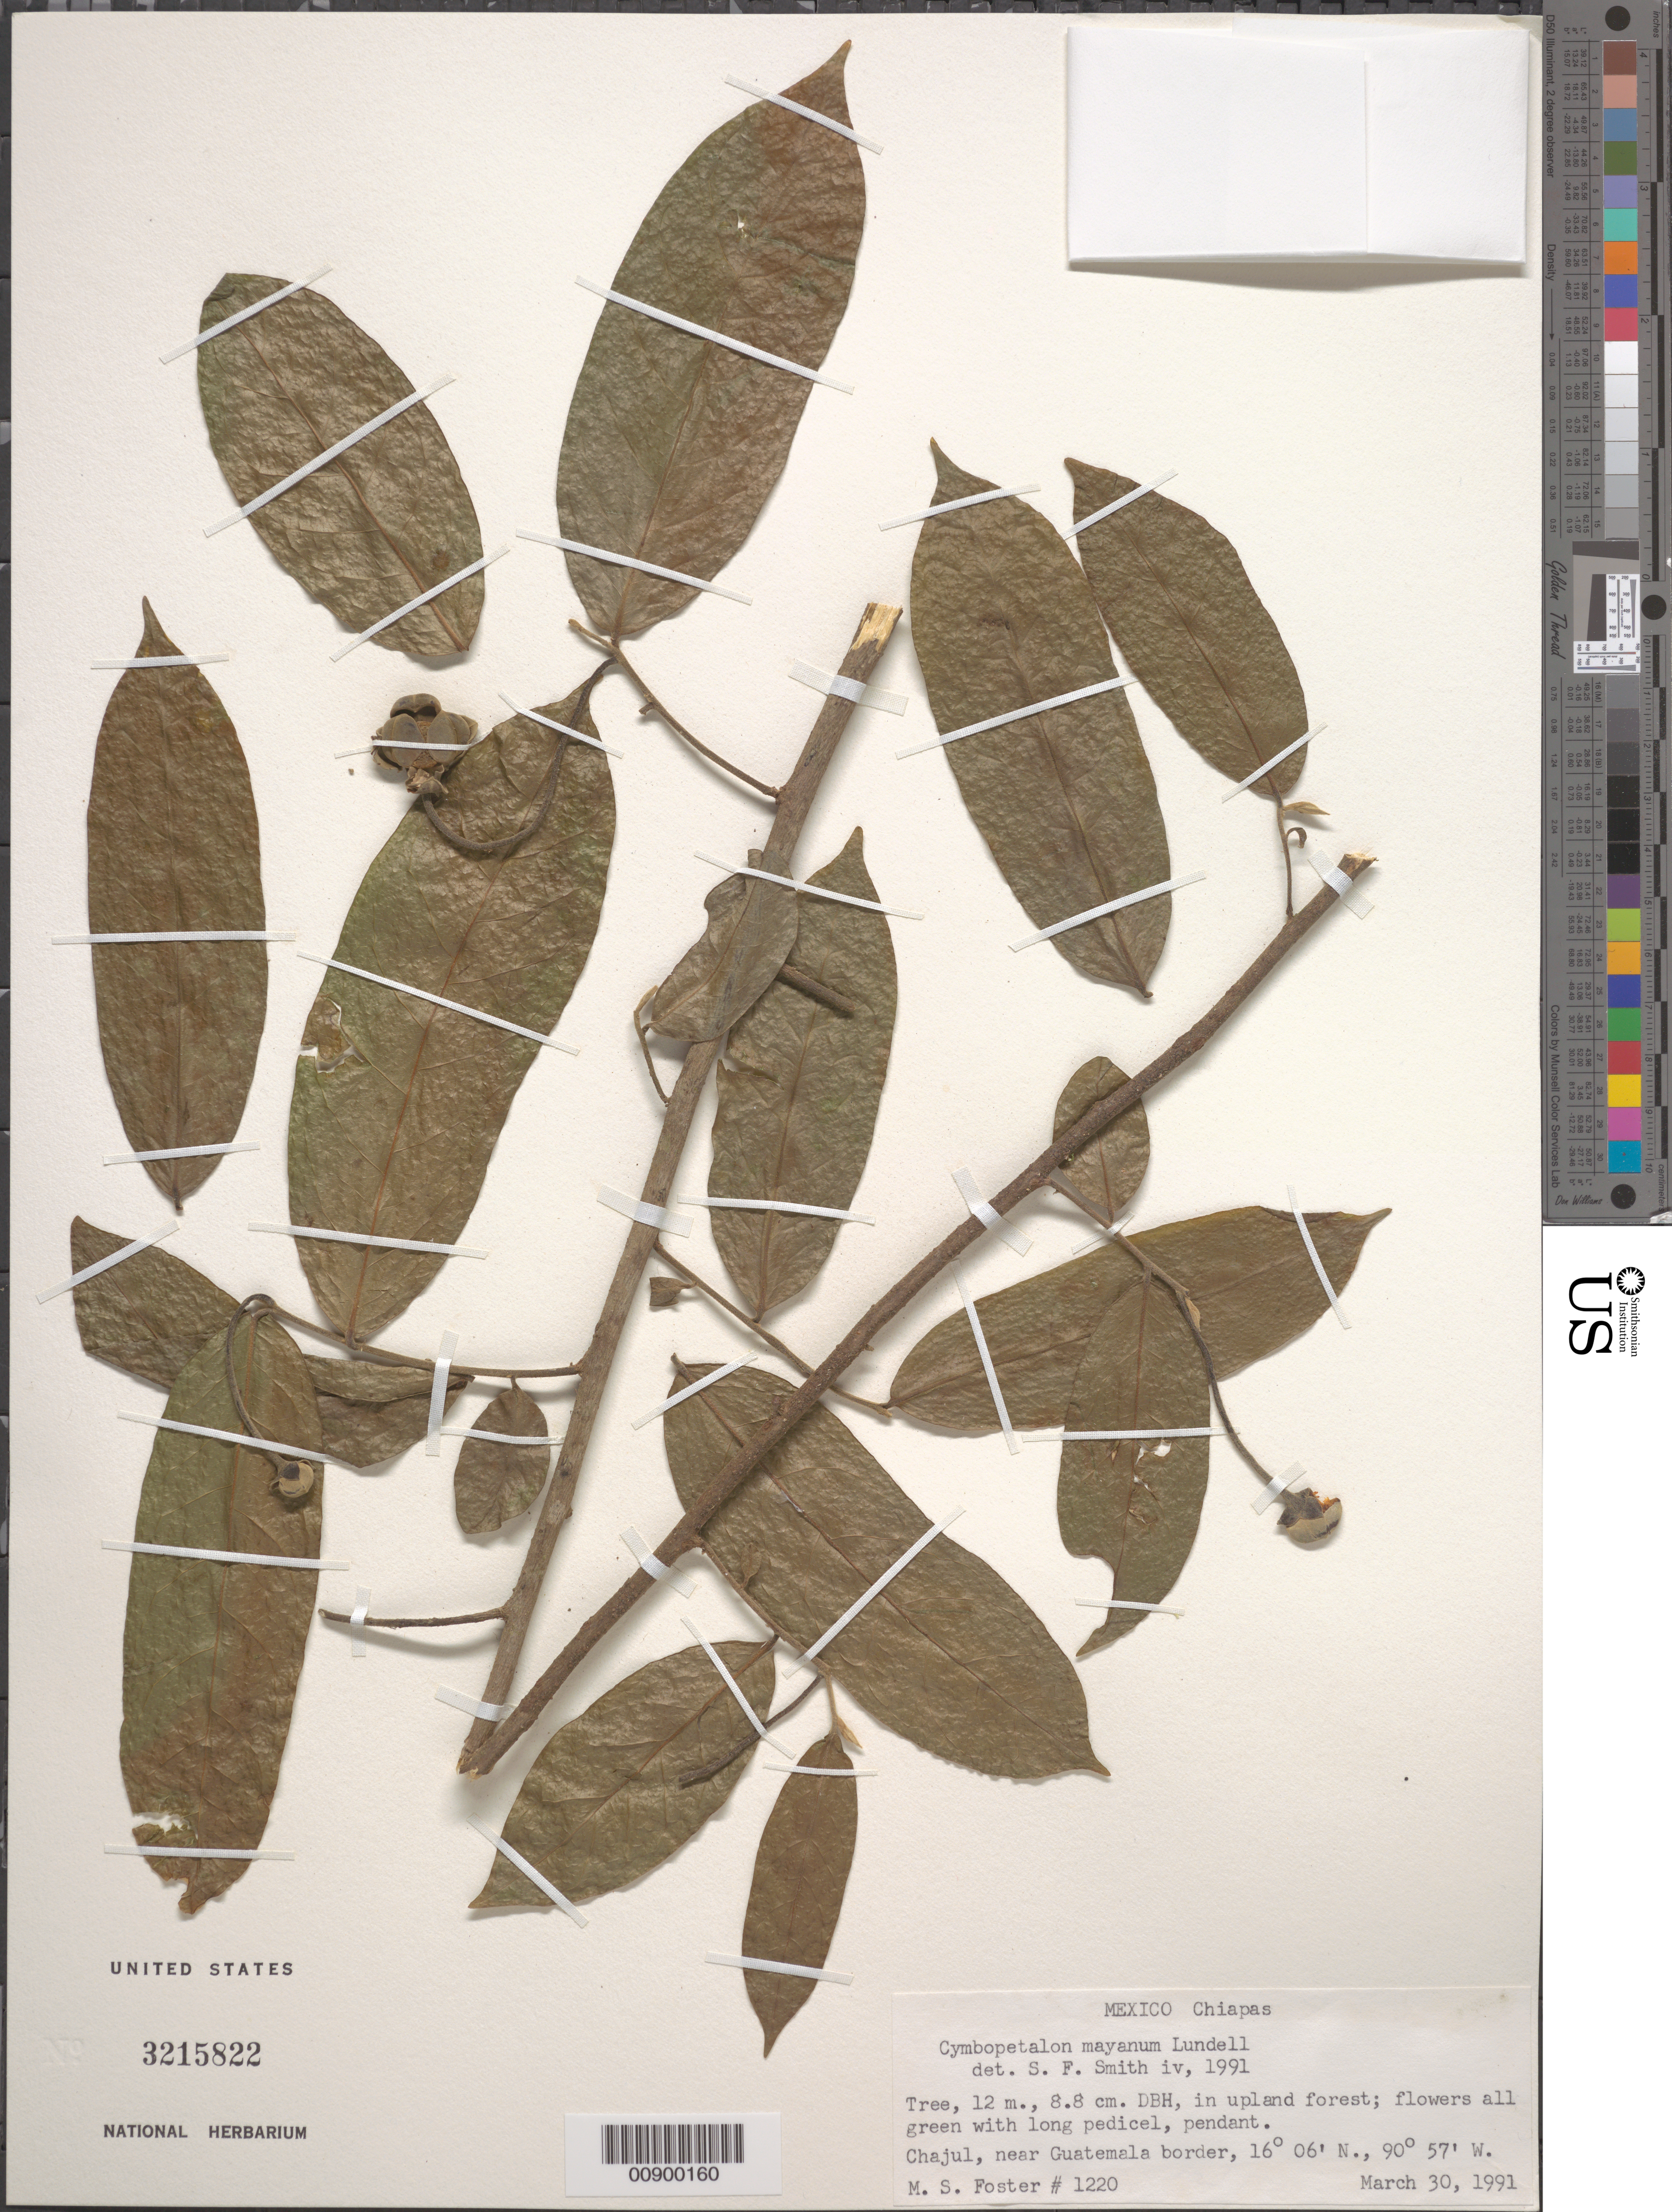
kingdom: Plantae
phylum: Tracheophyta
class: Magnoliopsida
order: Magnoliales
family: Annonaceae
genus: Cymbopetalum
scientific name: Cymbopetalum mayanum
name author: Lundell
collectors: M. S. Foster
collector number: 1220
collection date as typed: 30 Mar 1991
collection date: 1991-03-30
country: Mexico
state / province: Chiapas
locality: Chajul, near Guatemala border. Chiapas.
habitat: In upland forest.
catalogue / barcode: US 3215822